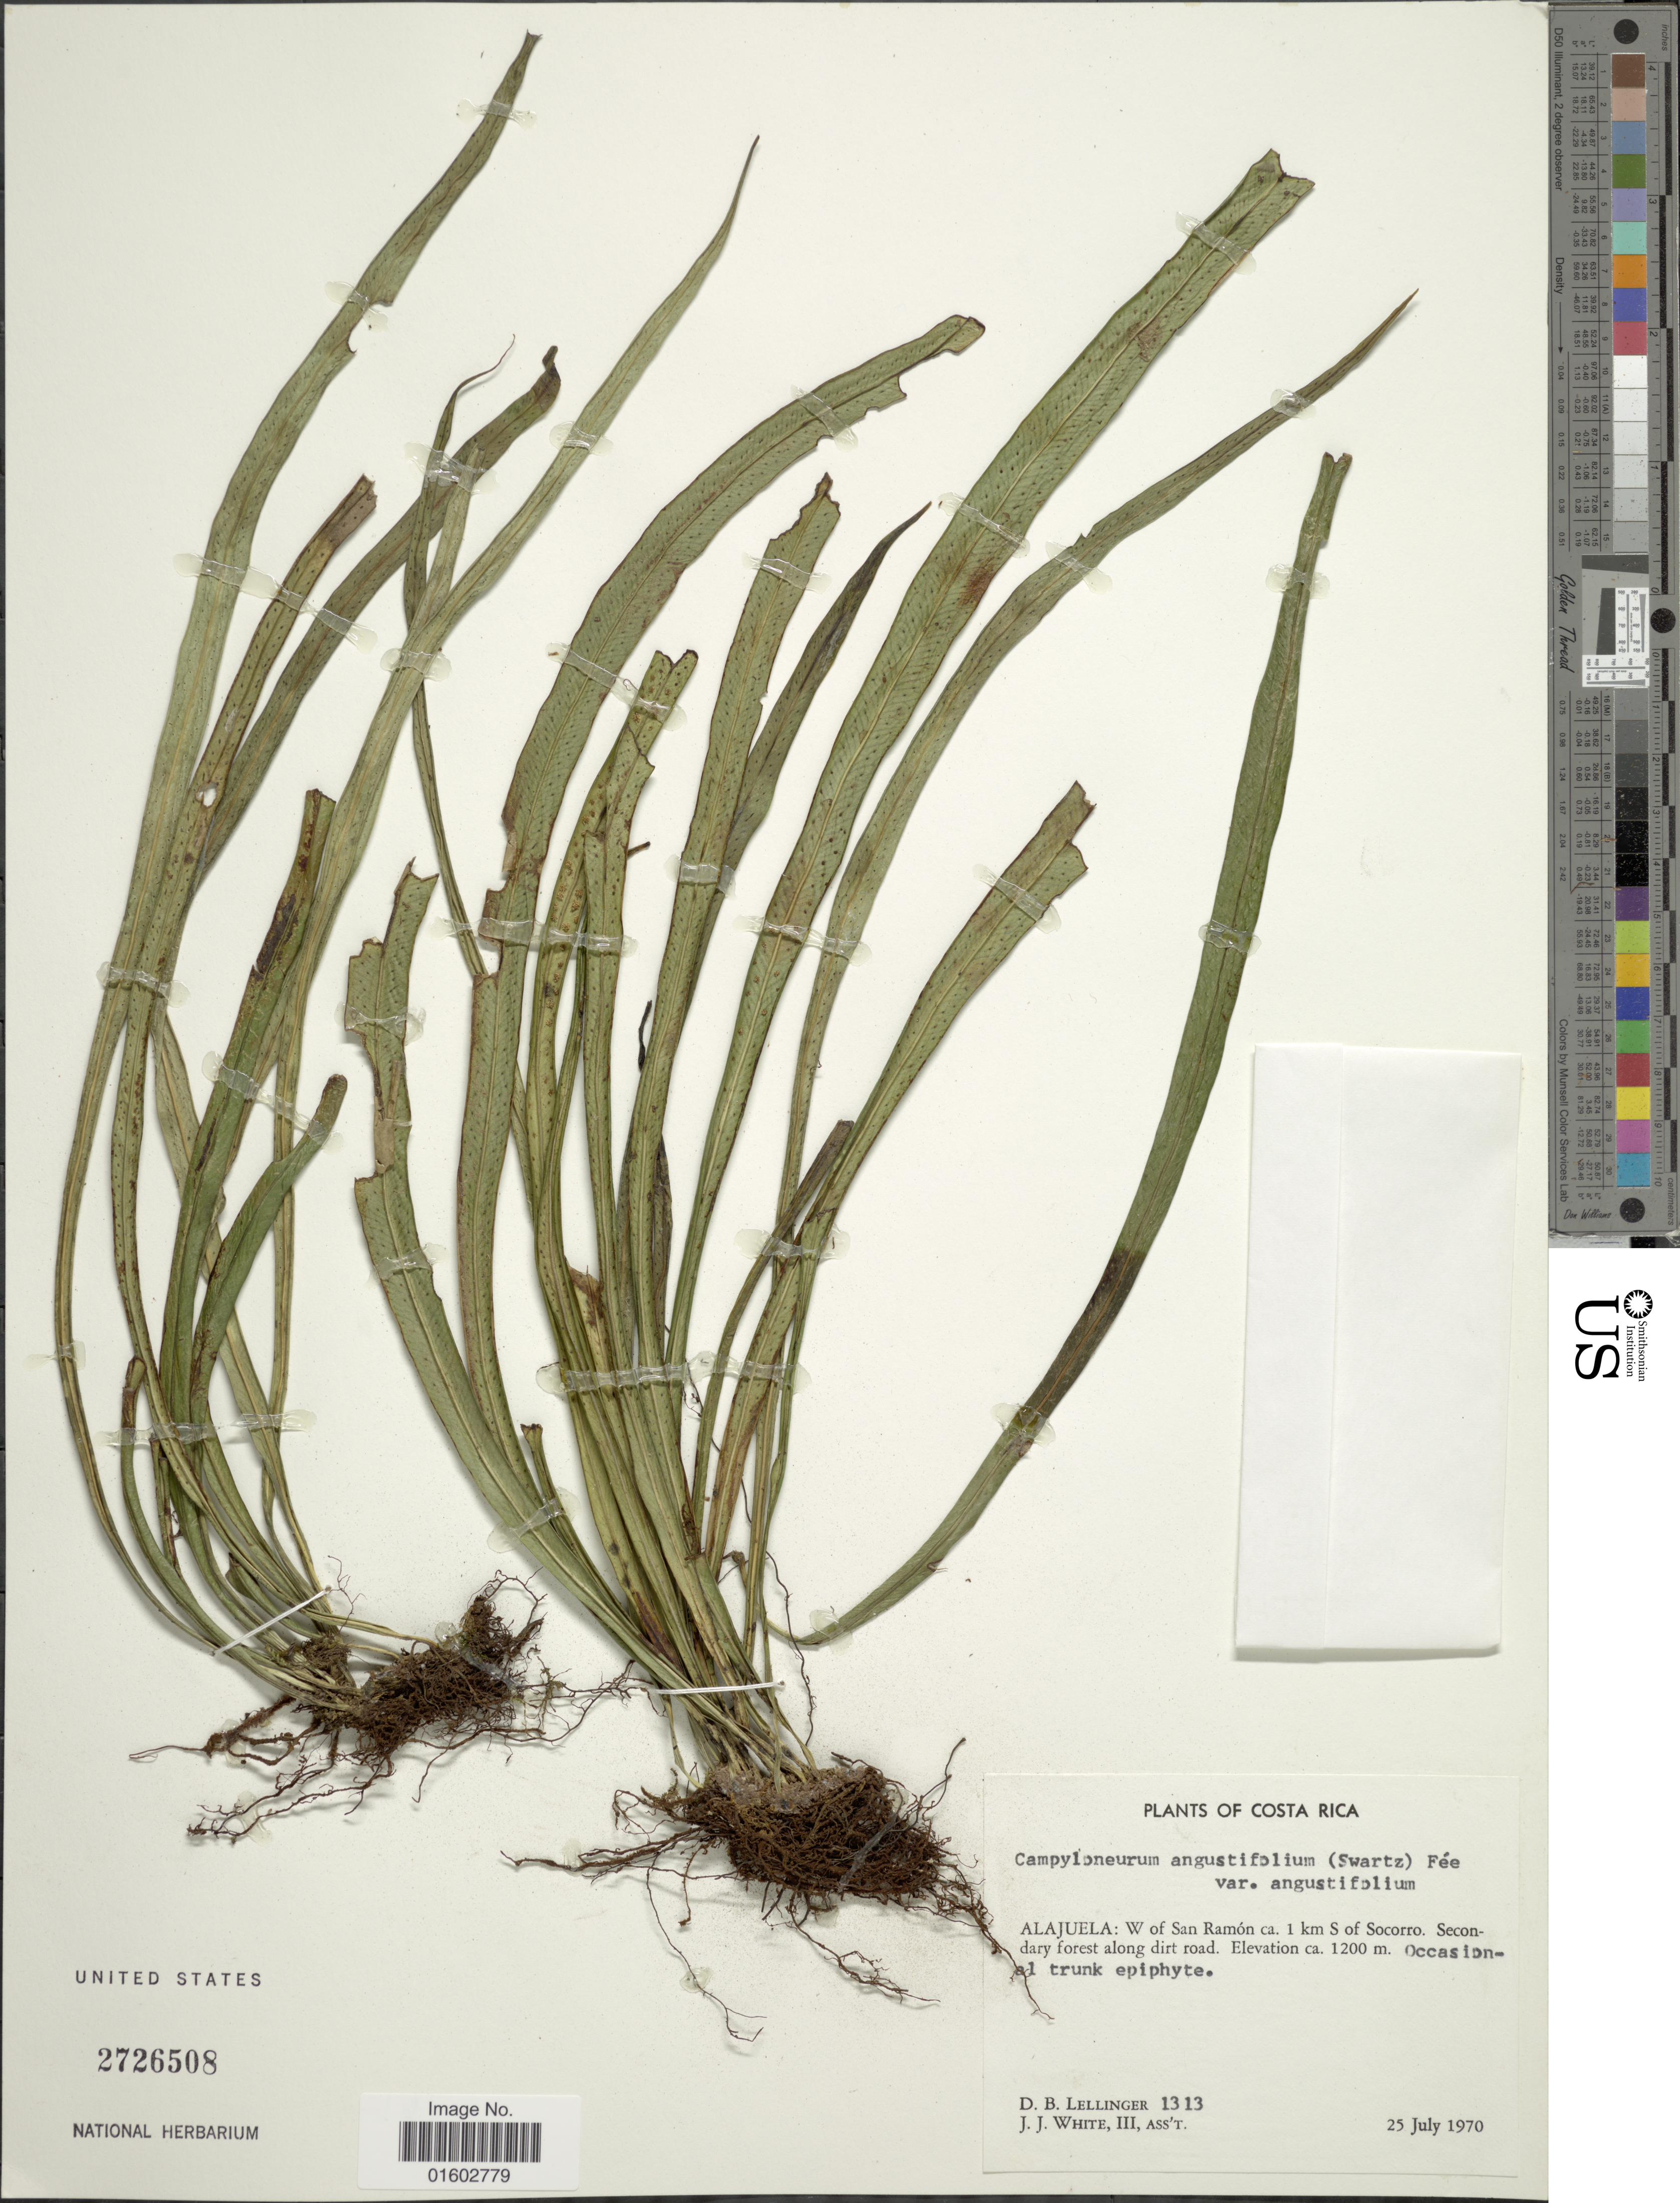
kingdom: Plantae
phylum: Tracheophyta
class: Polypodiopsida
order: Polypodiales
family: Polypodiaceae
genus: Campyloneurum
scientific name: Campyloneurum angustifolium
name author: (Sw.) Fée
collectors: D. B. Lellinger & J. J. White III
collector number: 1313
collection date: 1970-07-25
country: Costa Rica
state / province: Alajuela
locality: W of San Ramon ca. 1 km S of Socorro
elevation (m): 1200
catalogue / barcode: US 2726508